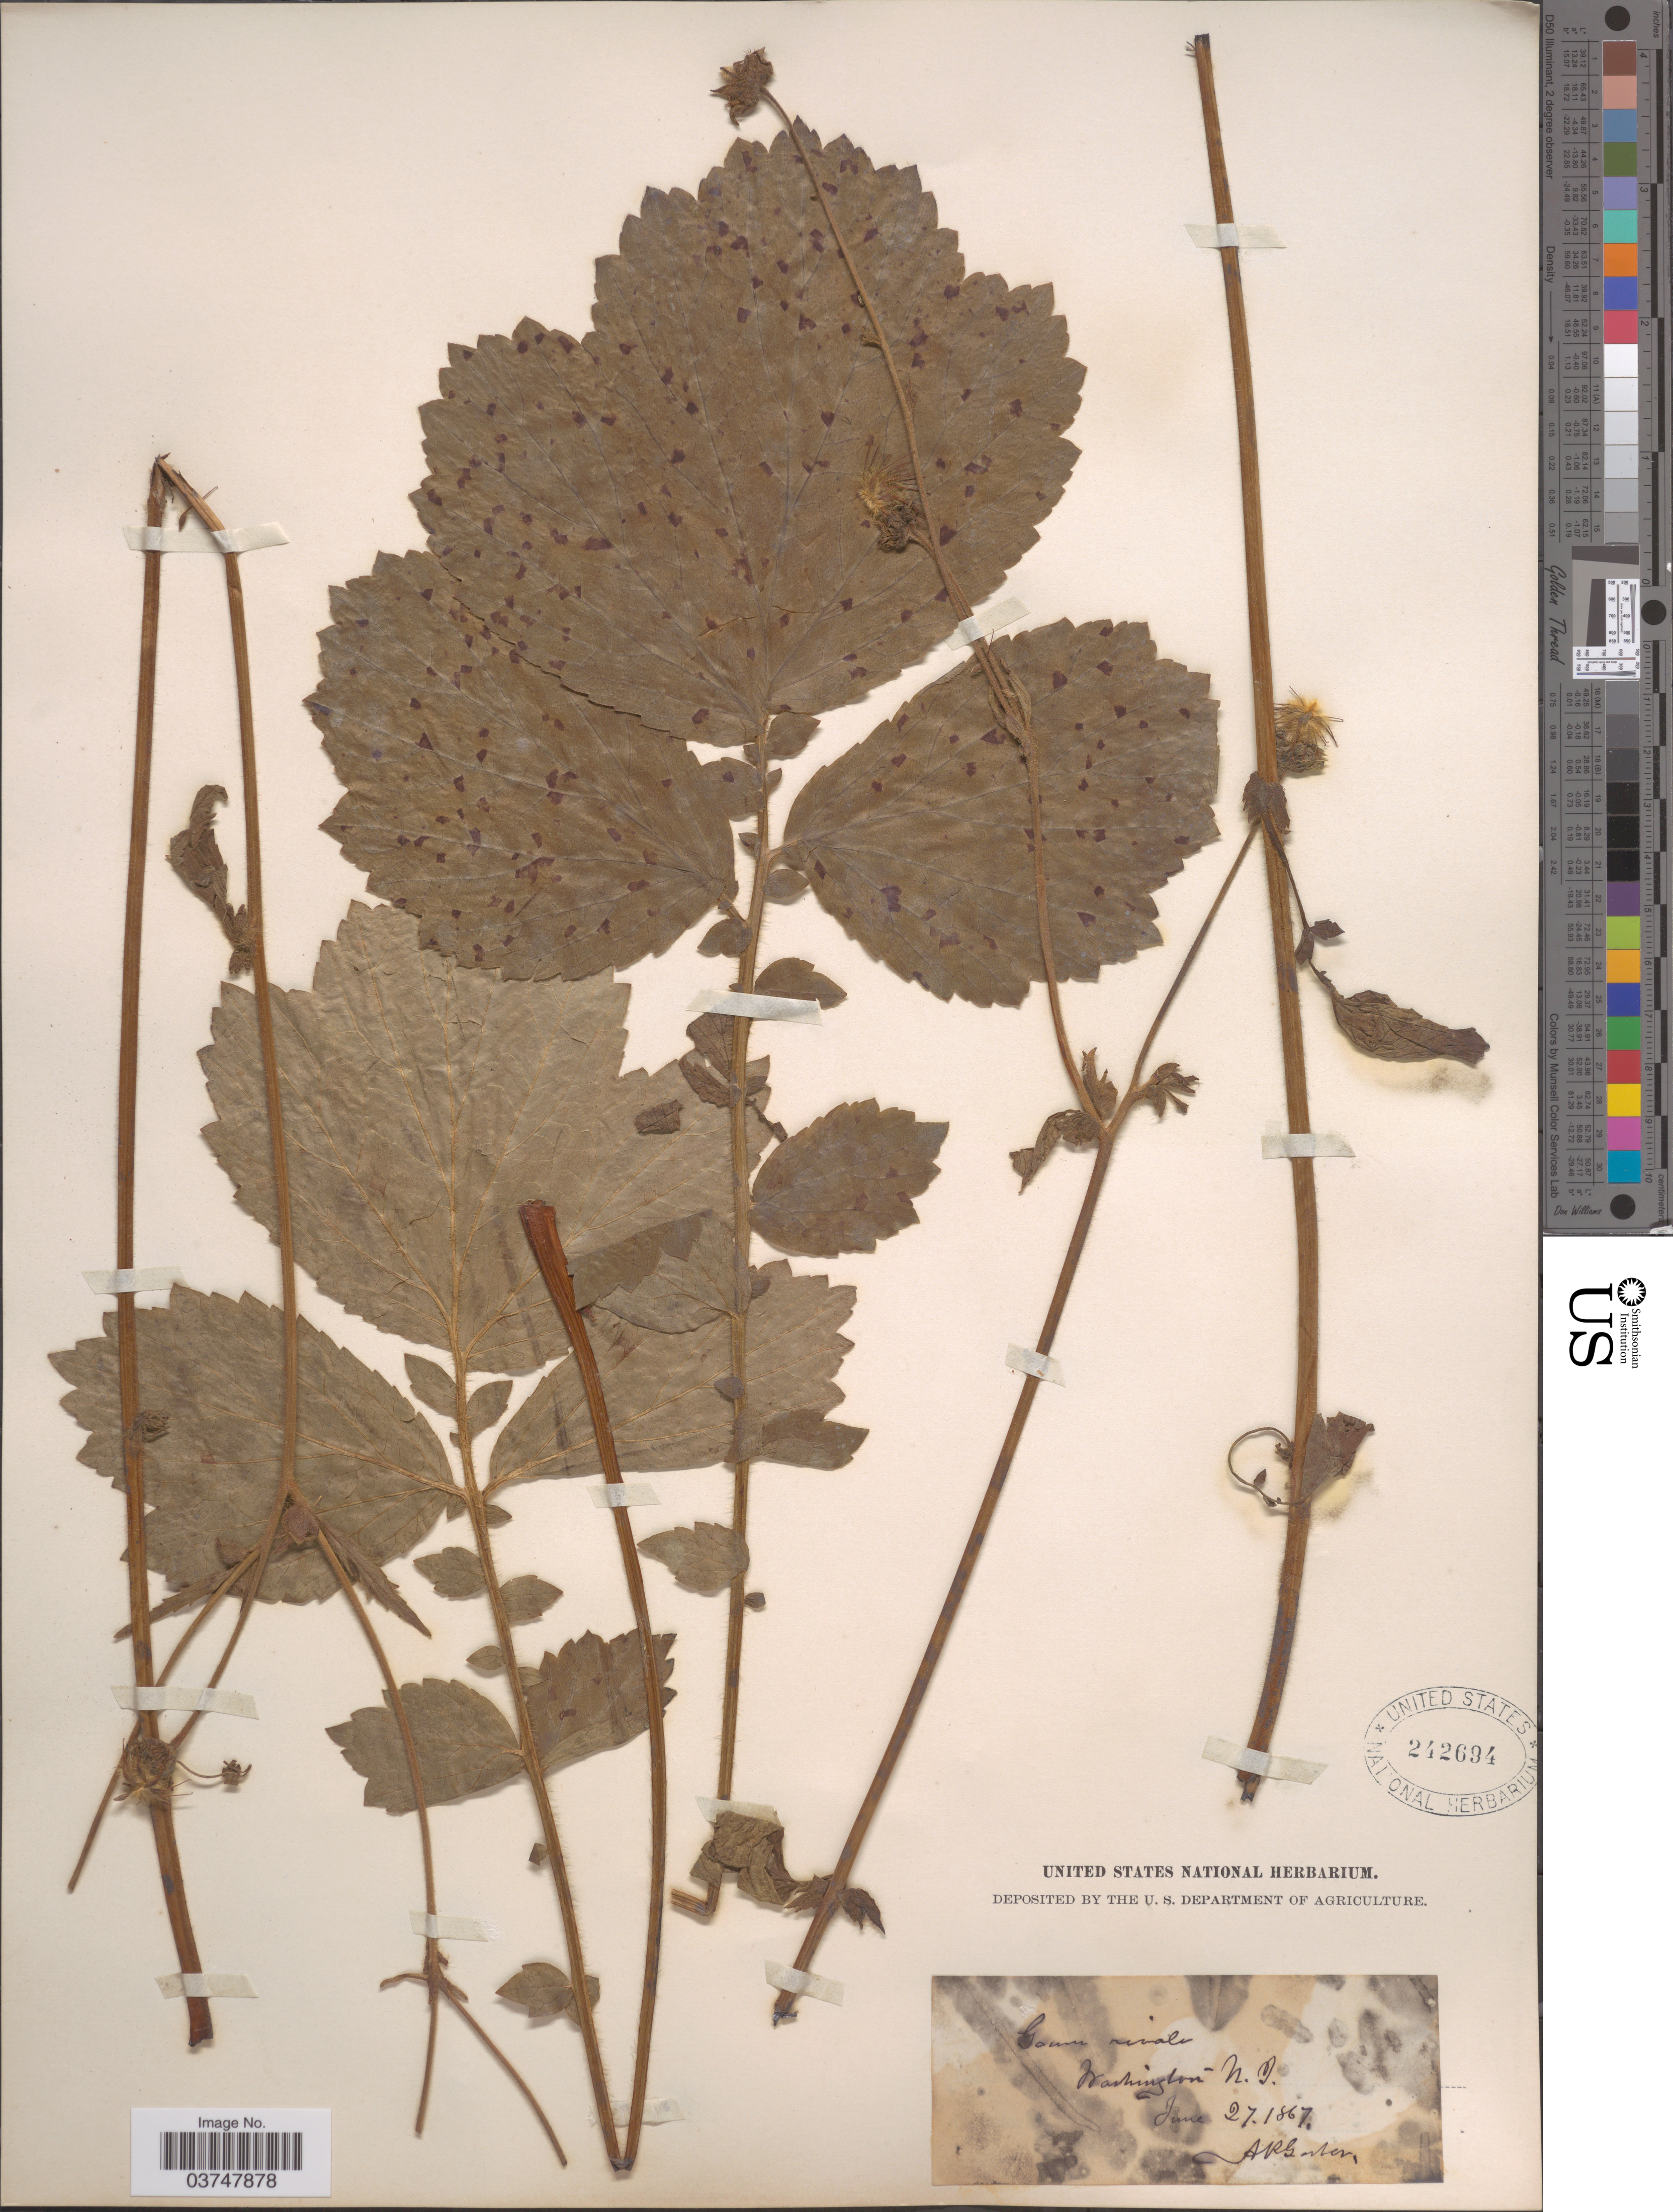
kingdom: Plantae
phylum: Tracheophyta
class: Magnoliopsida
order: Rosales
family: Rosaceae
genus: Geum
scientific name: Geum rivale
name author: L.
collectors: A. P. Garber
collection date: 1867-06-27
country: United States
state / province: North Dakota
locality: Washington.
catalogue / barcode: US 242694